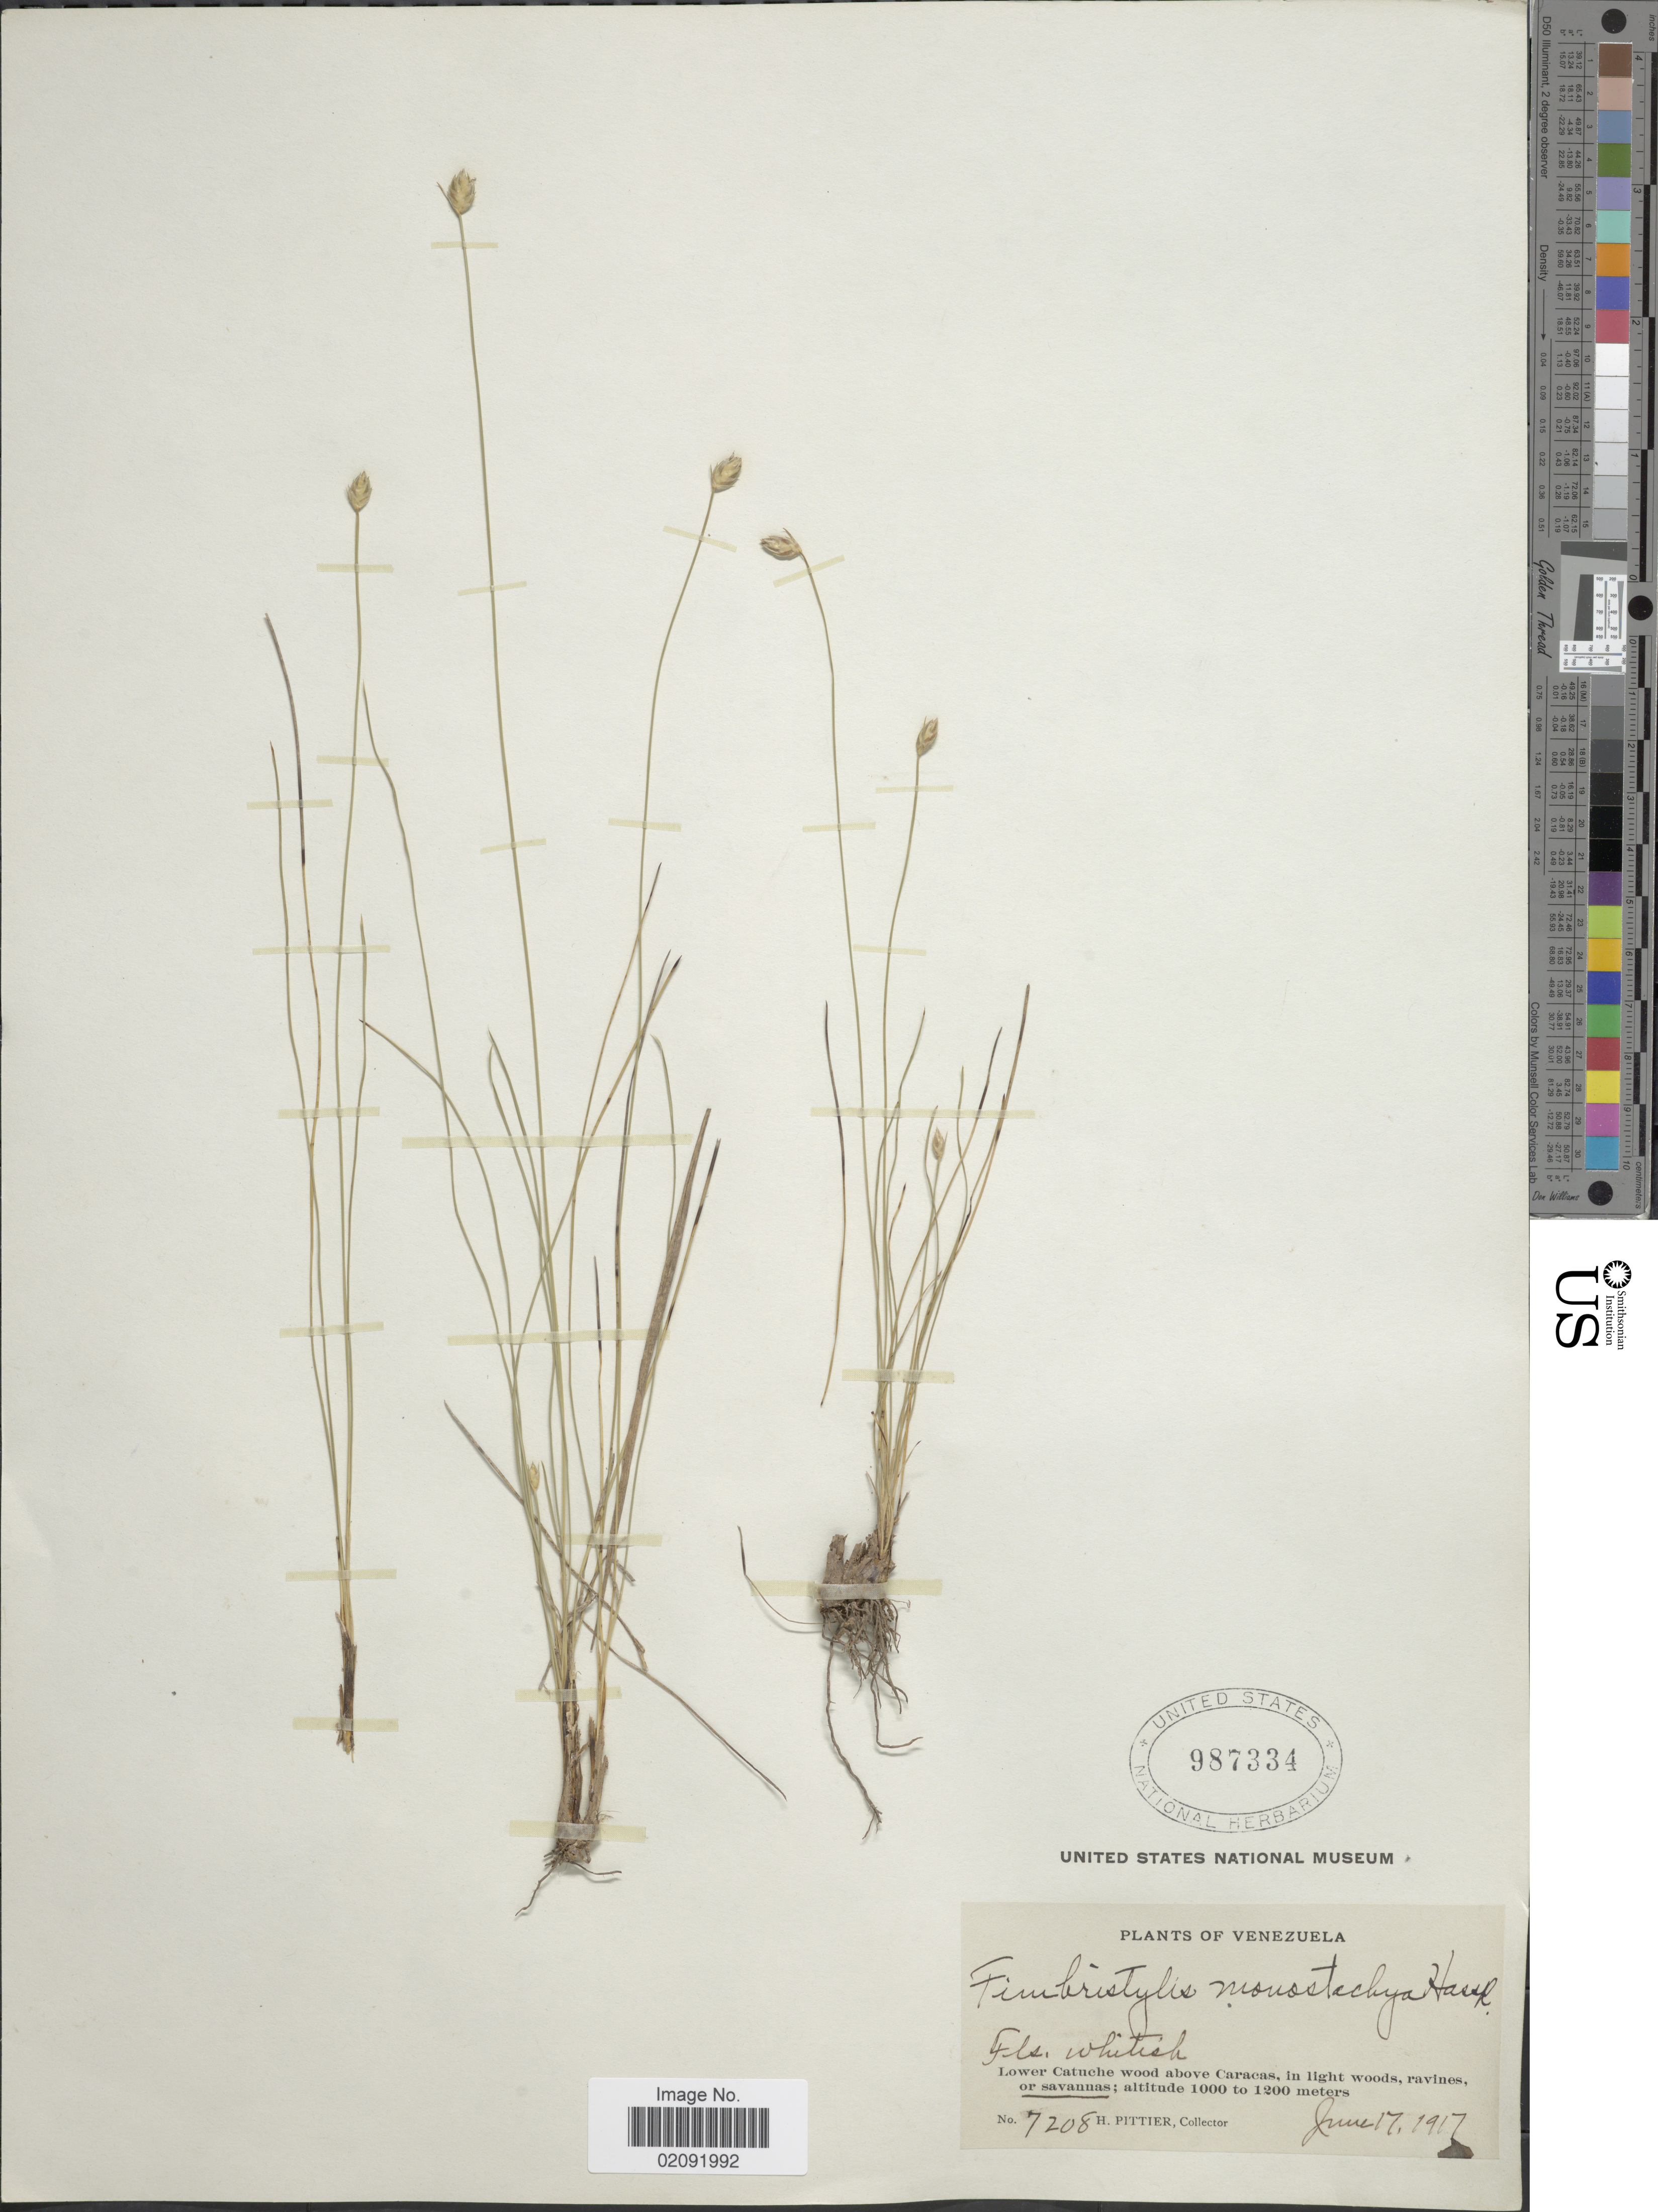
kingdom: Plantae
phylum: Tracheophyta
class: Liliopsida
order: Poales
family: Cyperaceae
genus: Abildgaardia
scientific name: Abildgaardia ovata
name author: (Burm. f.) Kral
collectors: H. F. Pittier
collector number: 7208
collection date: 1917-06-17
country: Venezuela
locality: Lower Catuche wood above Caracas, in light woods, ravines or savannas.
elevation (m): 1000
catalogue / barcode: US 987334